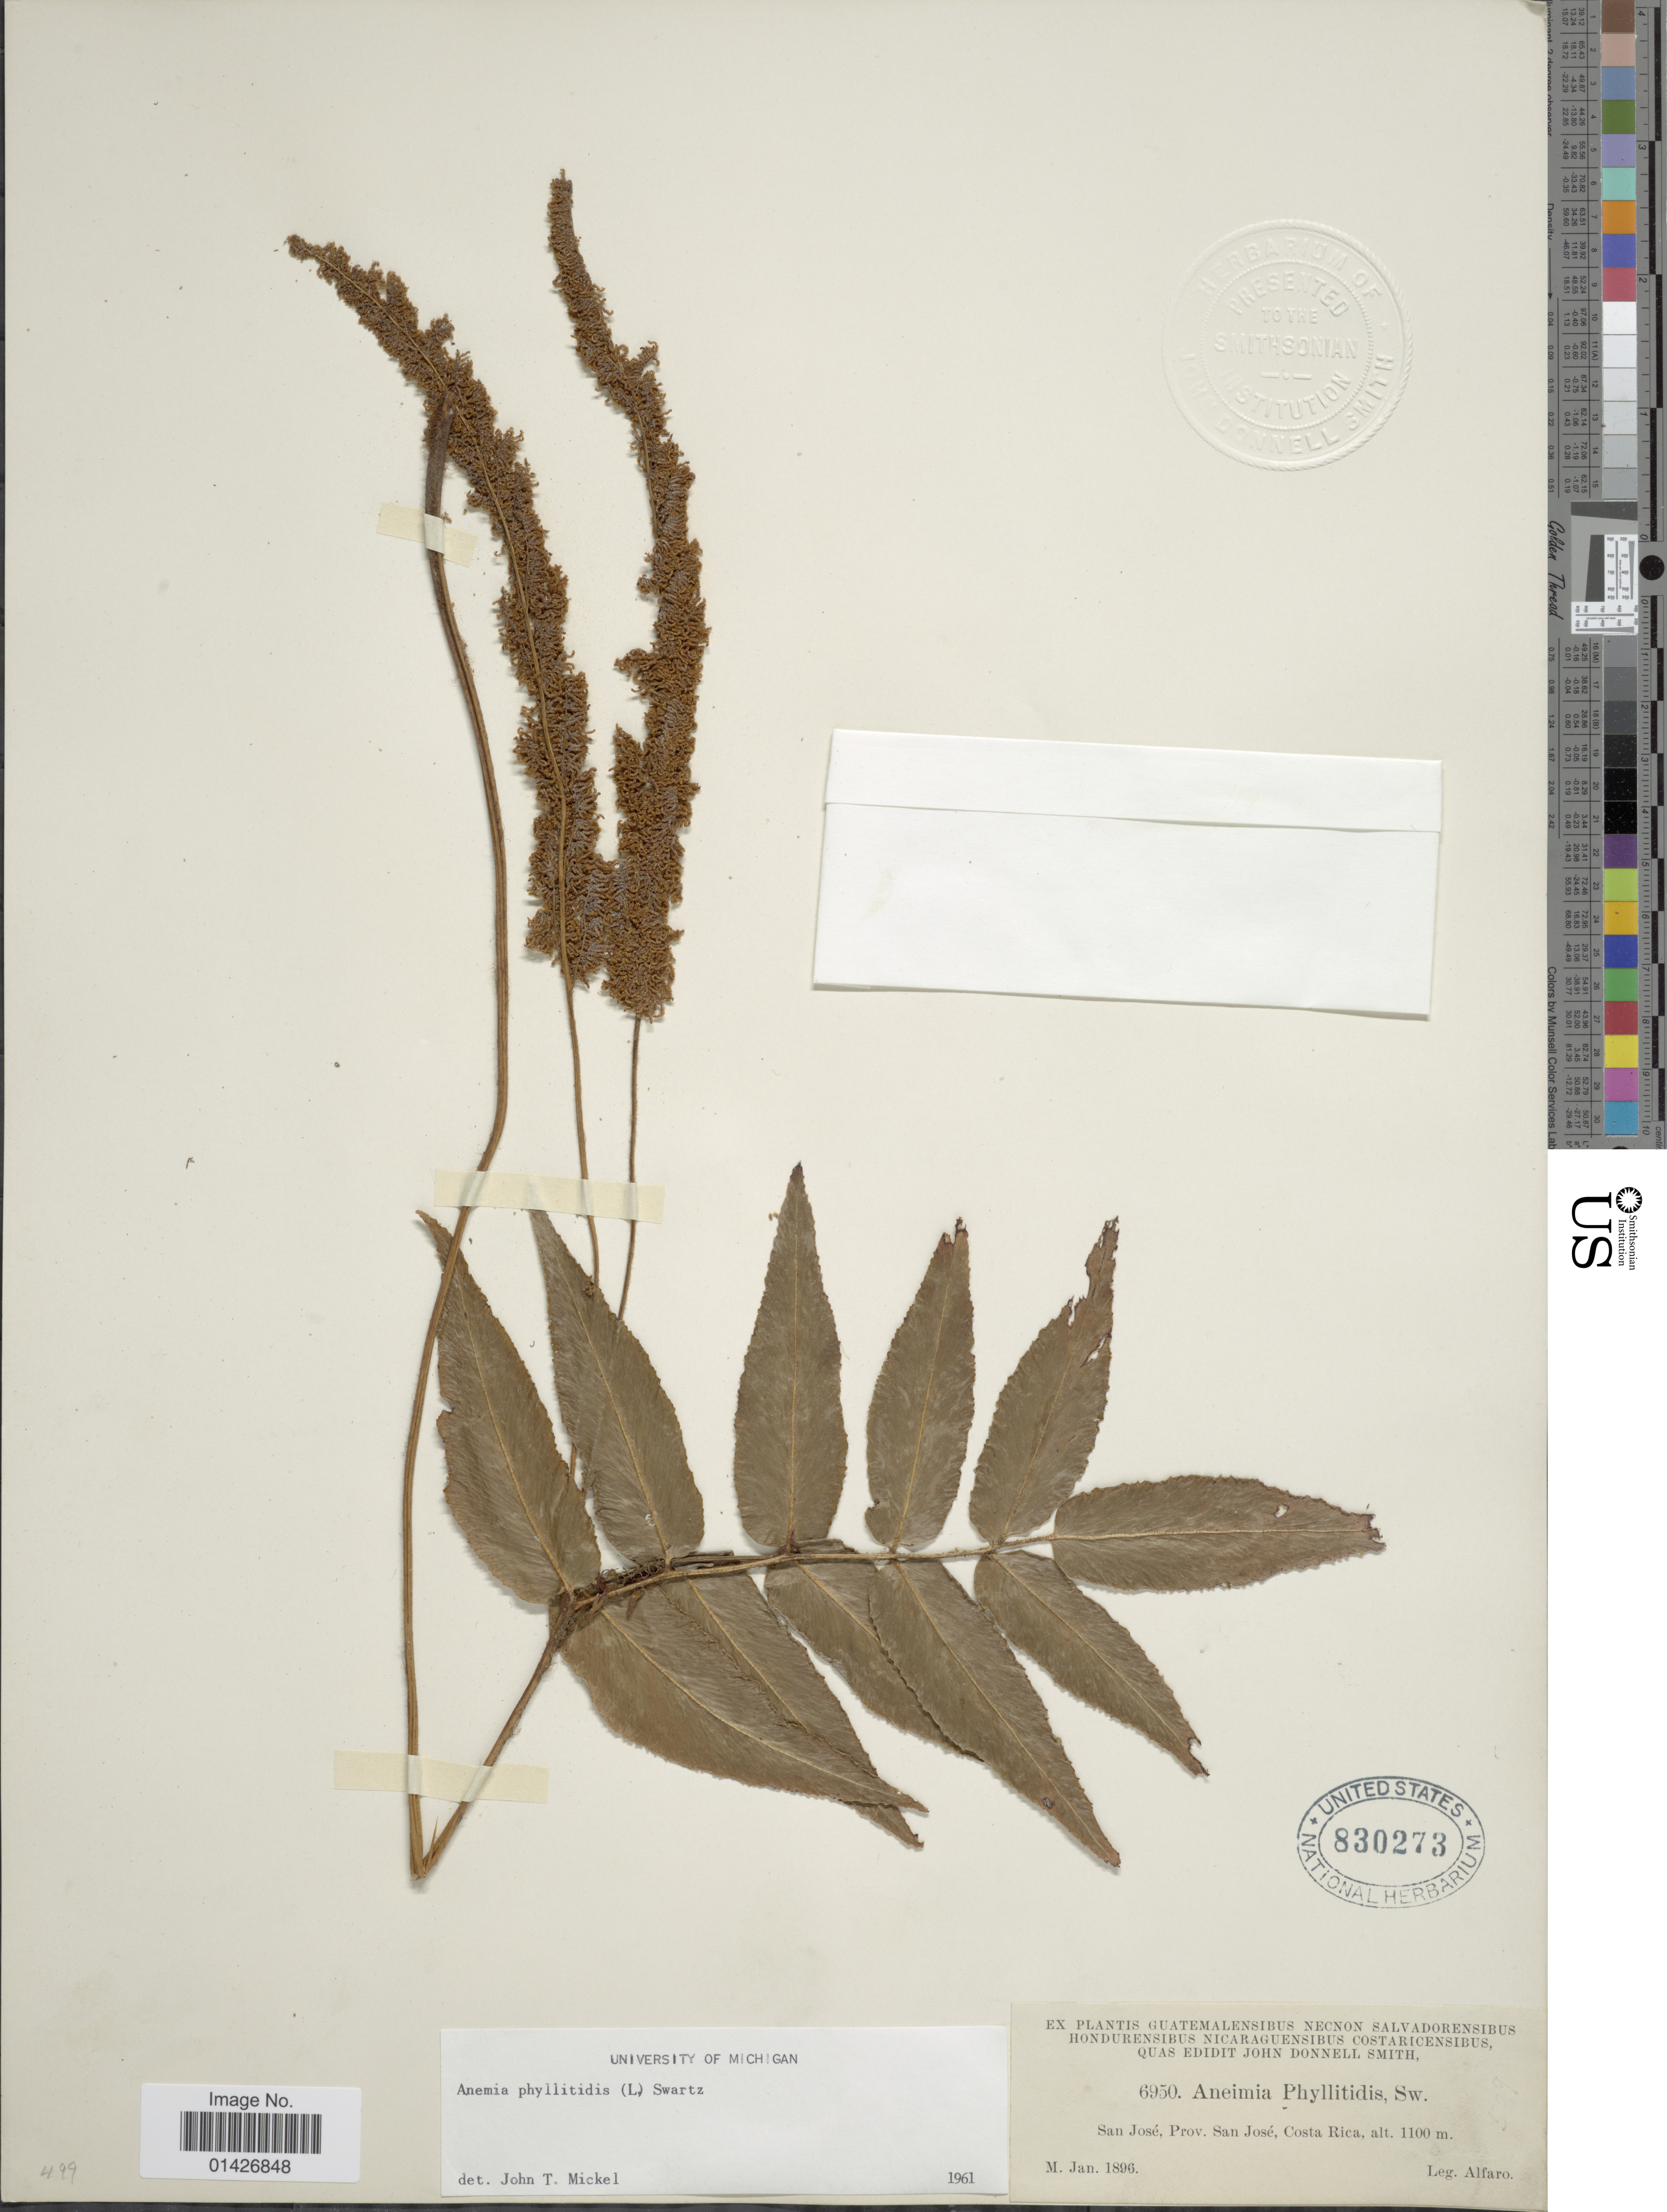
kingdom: Plantae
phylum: Tracheophyta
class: Polypodiopsida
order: Schizaeales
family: Anemiaceae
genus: Anemia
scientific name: Anemia phyllitidis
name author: (L.) Sw.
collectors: Alfaro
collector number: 6950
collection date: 1896-01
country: Costa Rica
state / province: San José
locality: San José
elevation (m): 1100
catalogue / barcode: US 830273